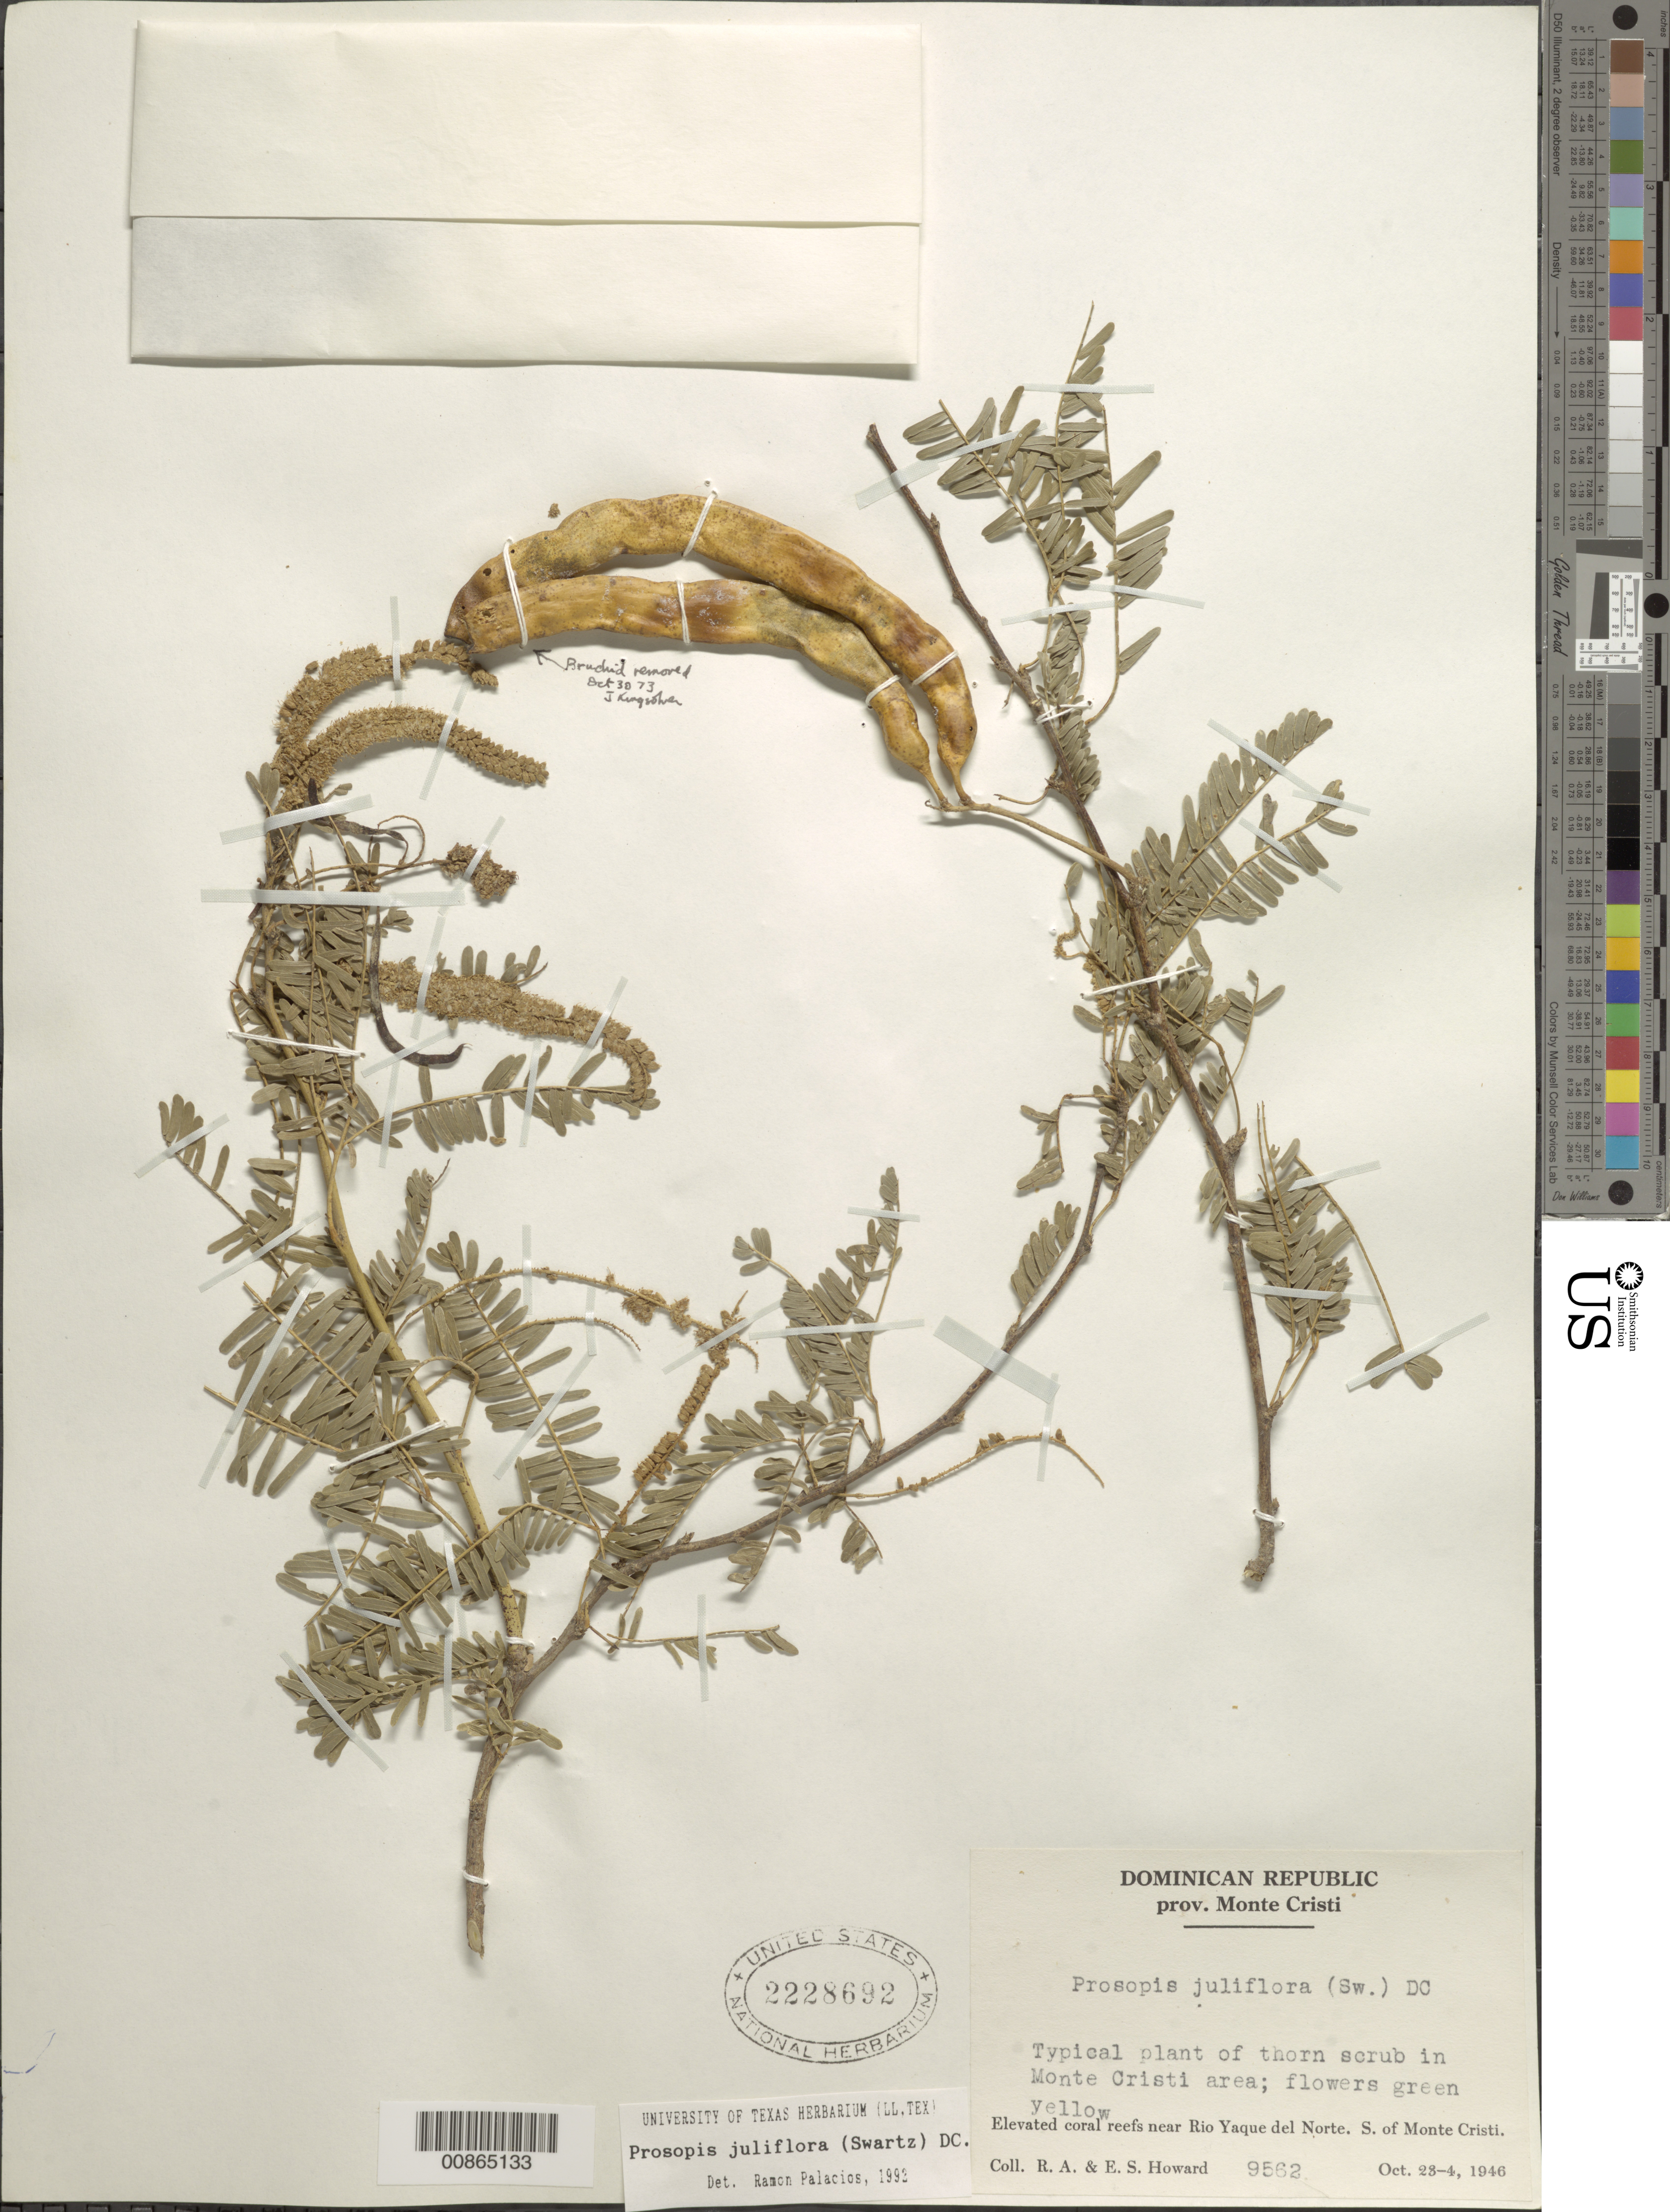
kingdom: Plantae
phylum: Tracheophyta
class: Magnoliopsida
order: Fabales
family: Fabaceae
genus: Neltuma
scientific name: Neltuma juliflora var. juliflora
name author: (Sw.) Raf.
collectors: R. A. Howard & E. S. Howard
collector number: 9562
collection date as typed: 23 Oct 1946 to 24 Oct 1946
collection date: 1946-10-23/1946-10-24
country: Dominican Republic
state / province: Monte Cristi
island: Hispaniola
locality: Near Río Yaque del Norte. In Monte Cristi area.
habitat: Typical plant of thorn scrub. Elevated coral reefs.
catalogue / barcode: US 2228692